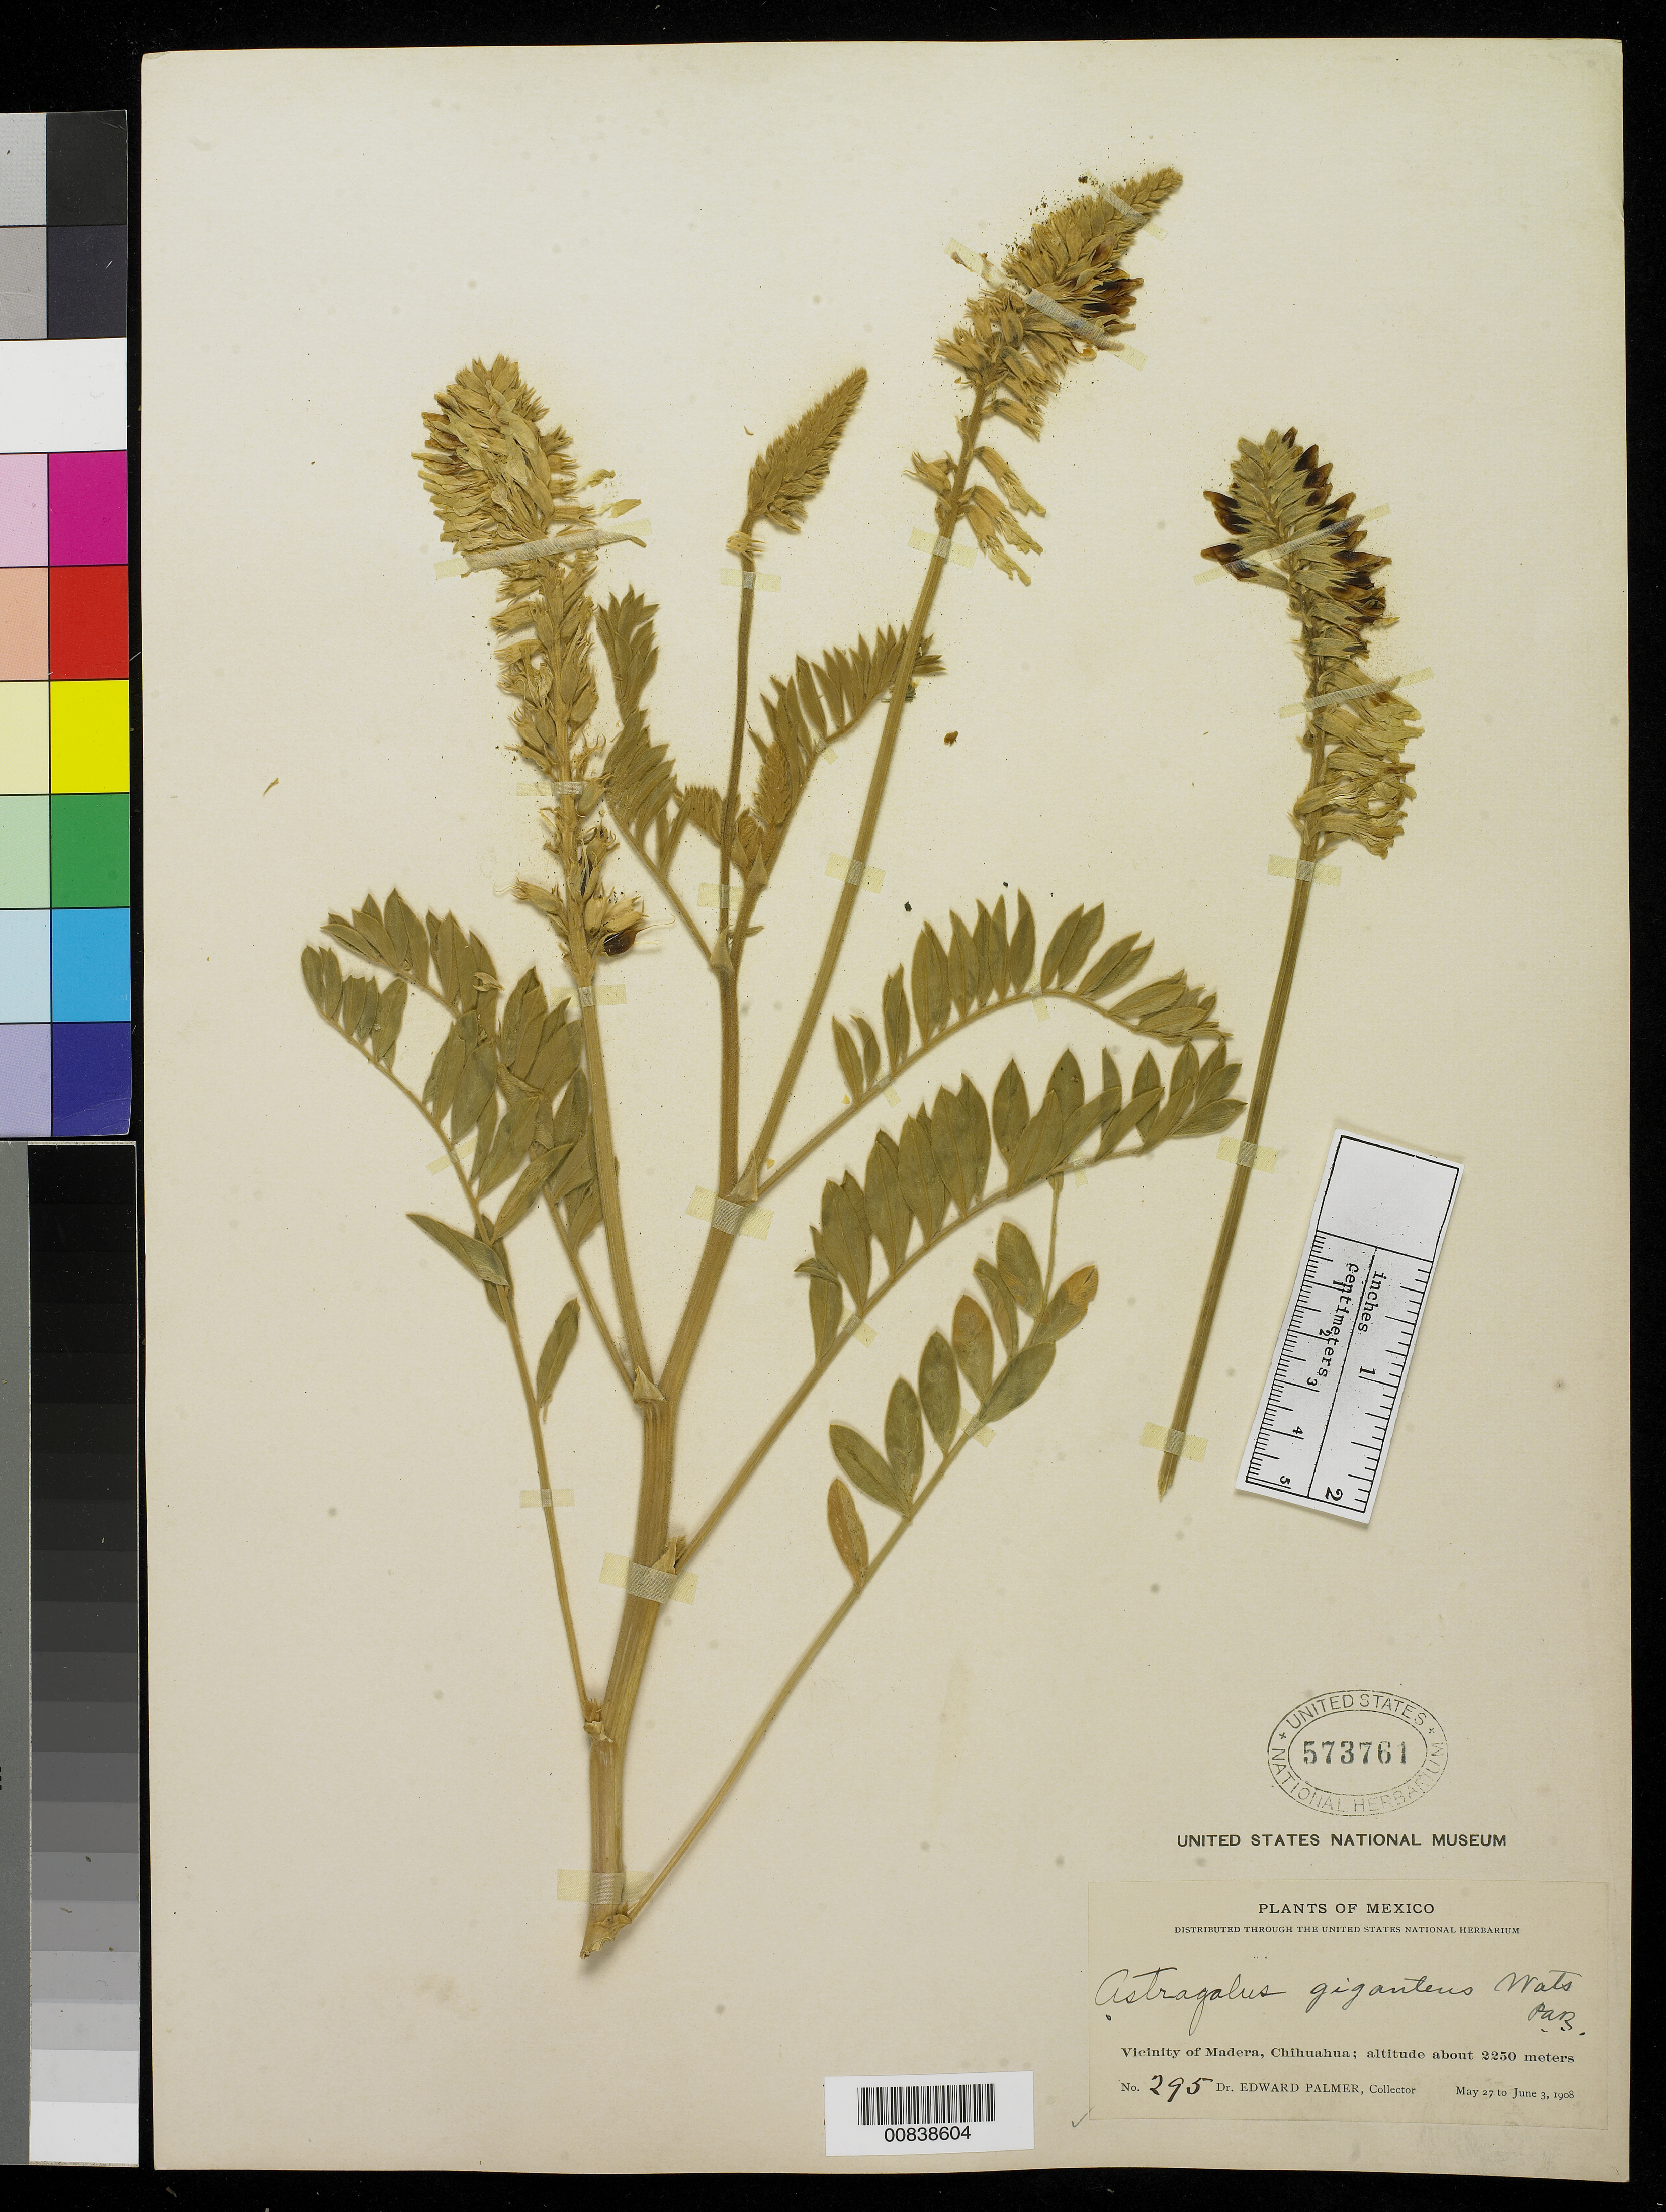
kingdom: Plantae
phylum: Tracheophyta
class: Magnoliopsida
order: Fabales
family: Fabaceae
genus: Astragalus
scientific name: Astragalus giganteus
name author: S. Watson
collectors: E. Palmer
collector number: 295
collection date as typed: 27 May 1908 to 03 Jun 1908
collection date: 1908-05-27/1908-06-03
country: Mexico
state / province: Chihuahua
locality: Vicinity of Madera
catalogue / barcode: US 573761